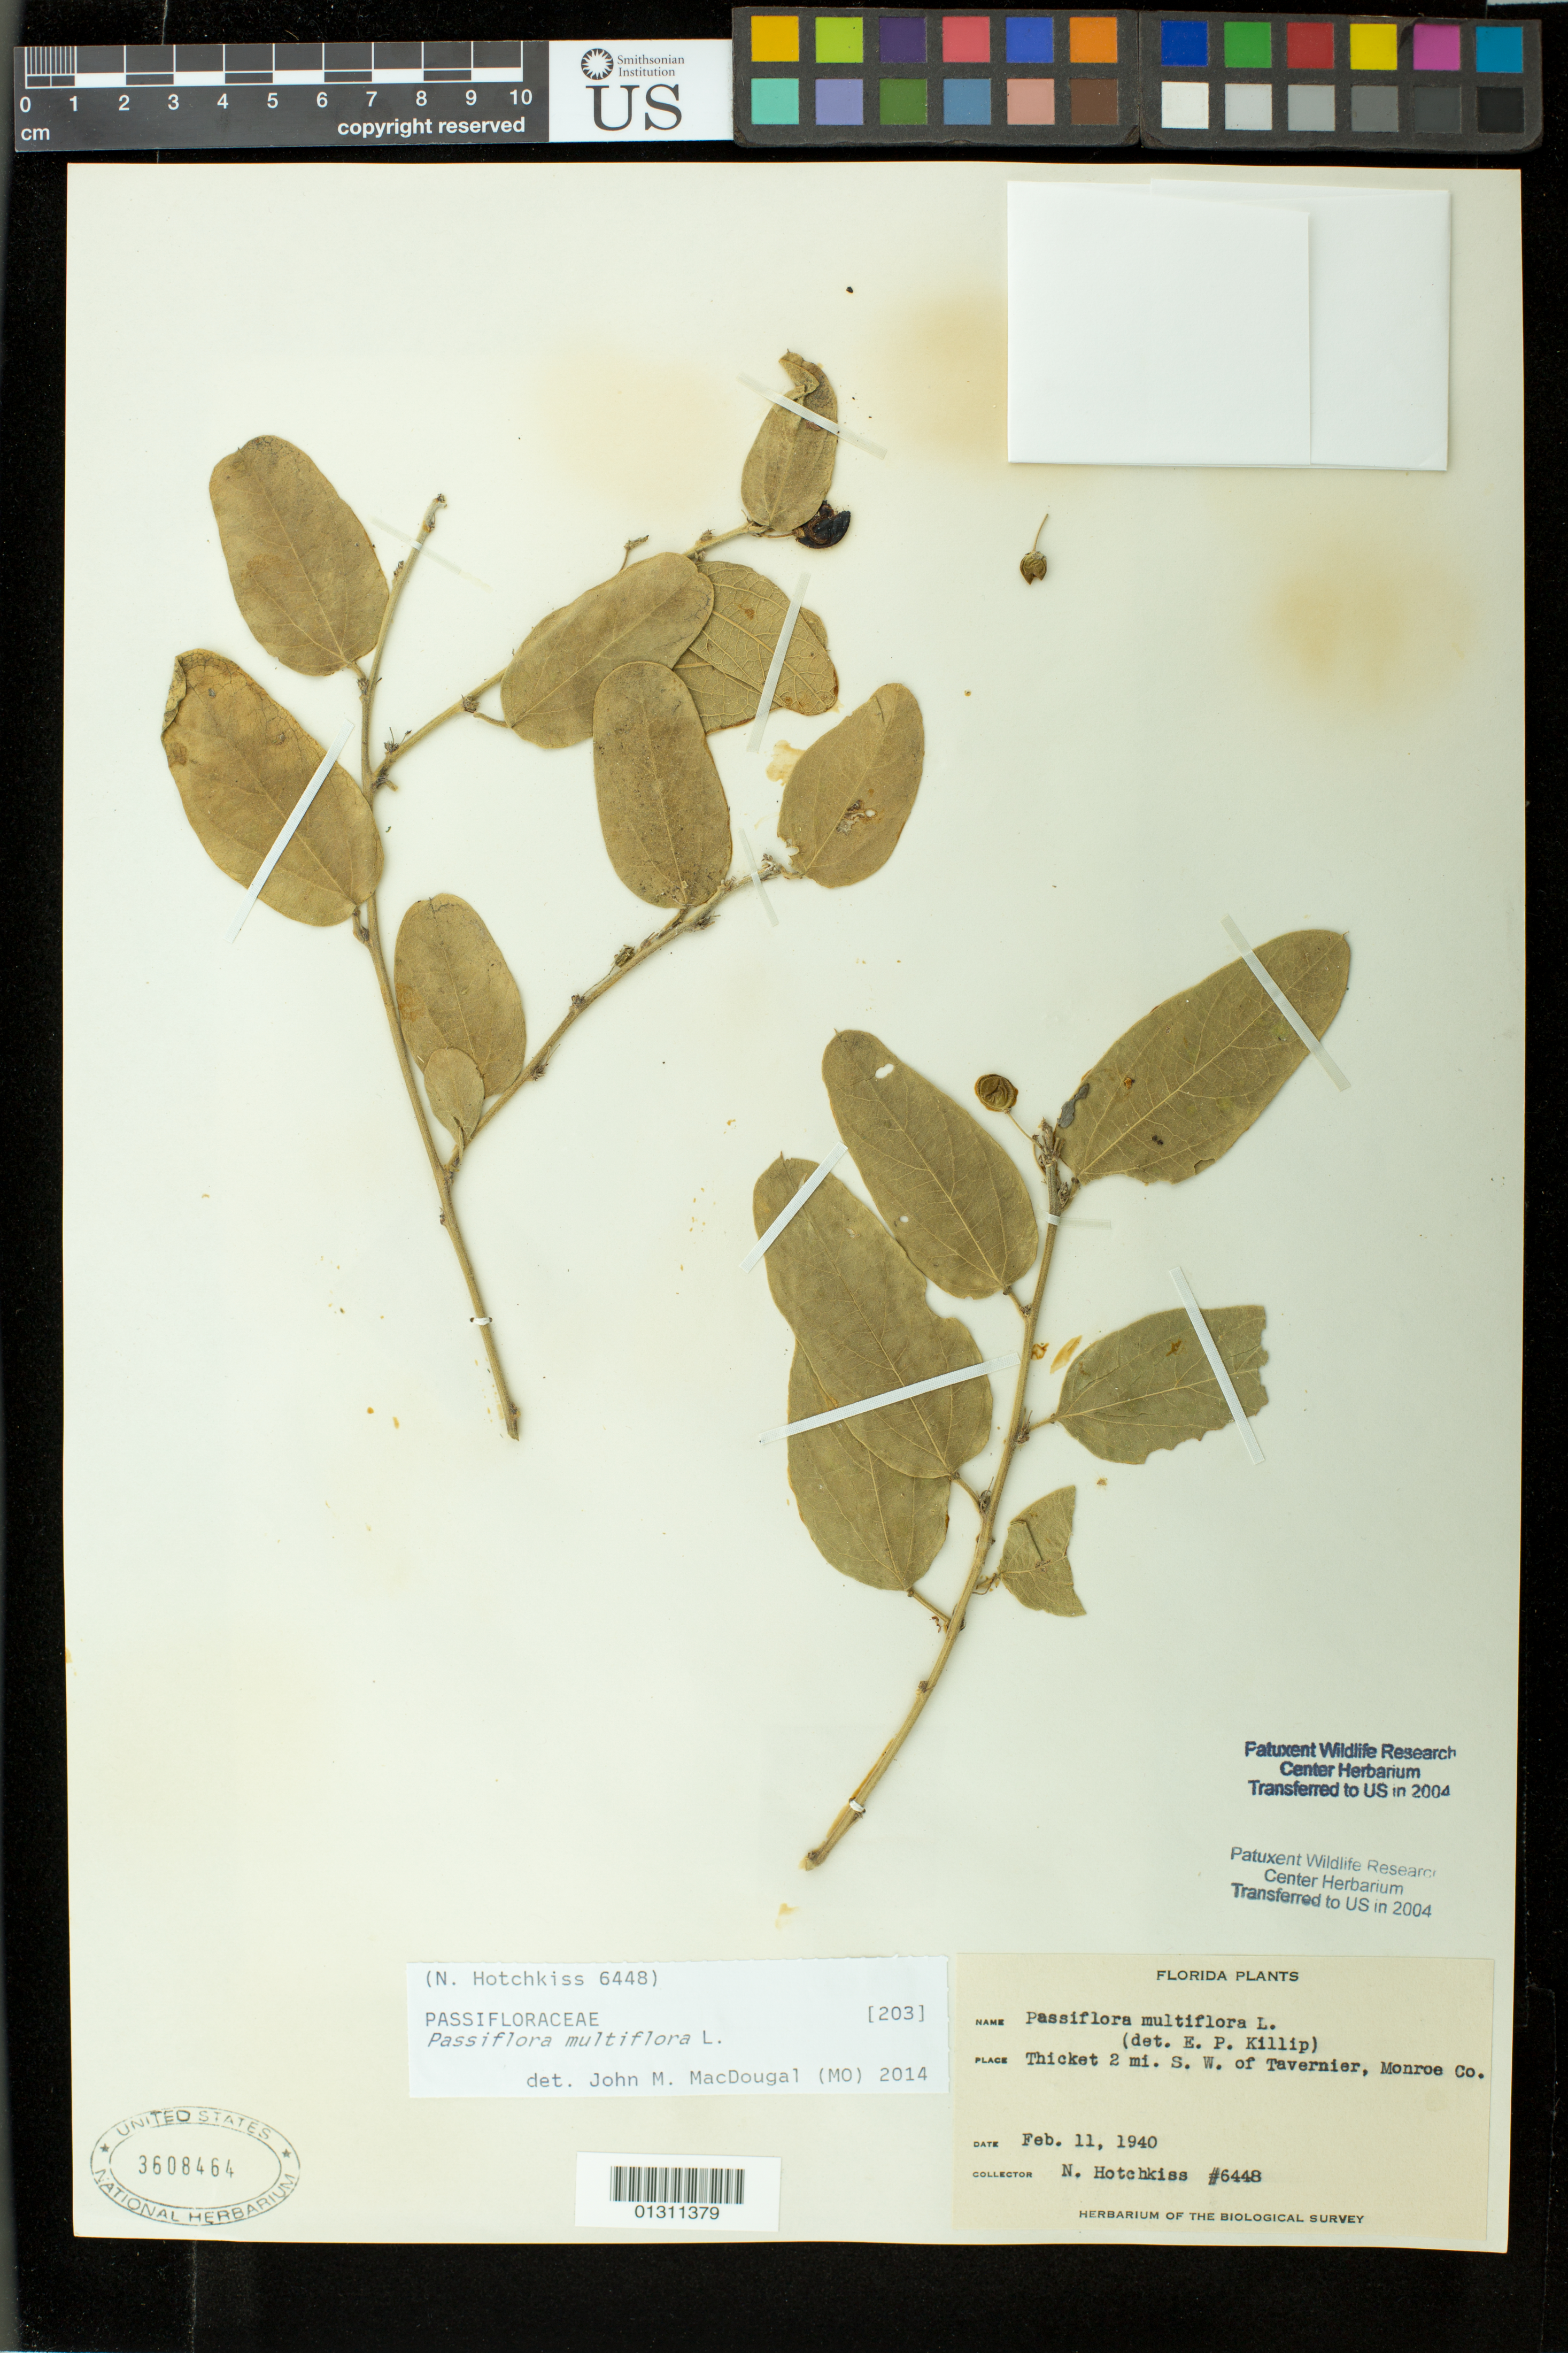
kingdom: Plantae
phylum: Tracheophyta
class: Magnoliopsida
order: Malpighiales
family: Passifloraceae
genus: Passiflora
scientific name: Passiflora multiflora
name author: L.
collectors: N. Hotchkiss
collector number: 6448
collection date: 1940-02-11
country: United States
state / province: Florida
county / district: Monroe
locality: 2 mi. SW of Tavernier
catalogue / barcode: US 3608464